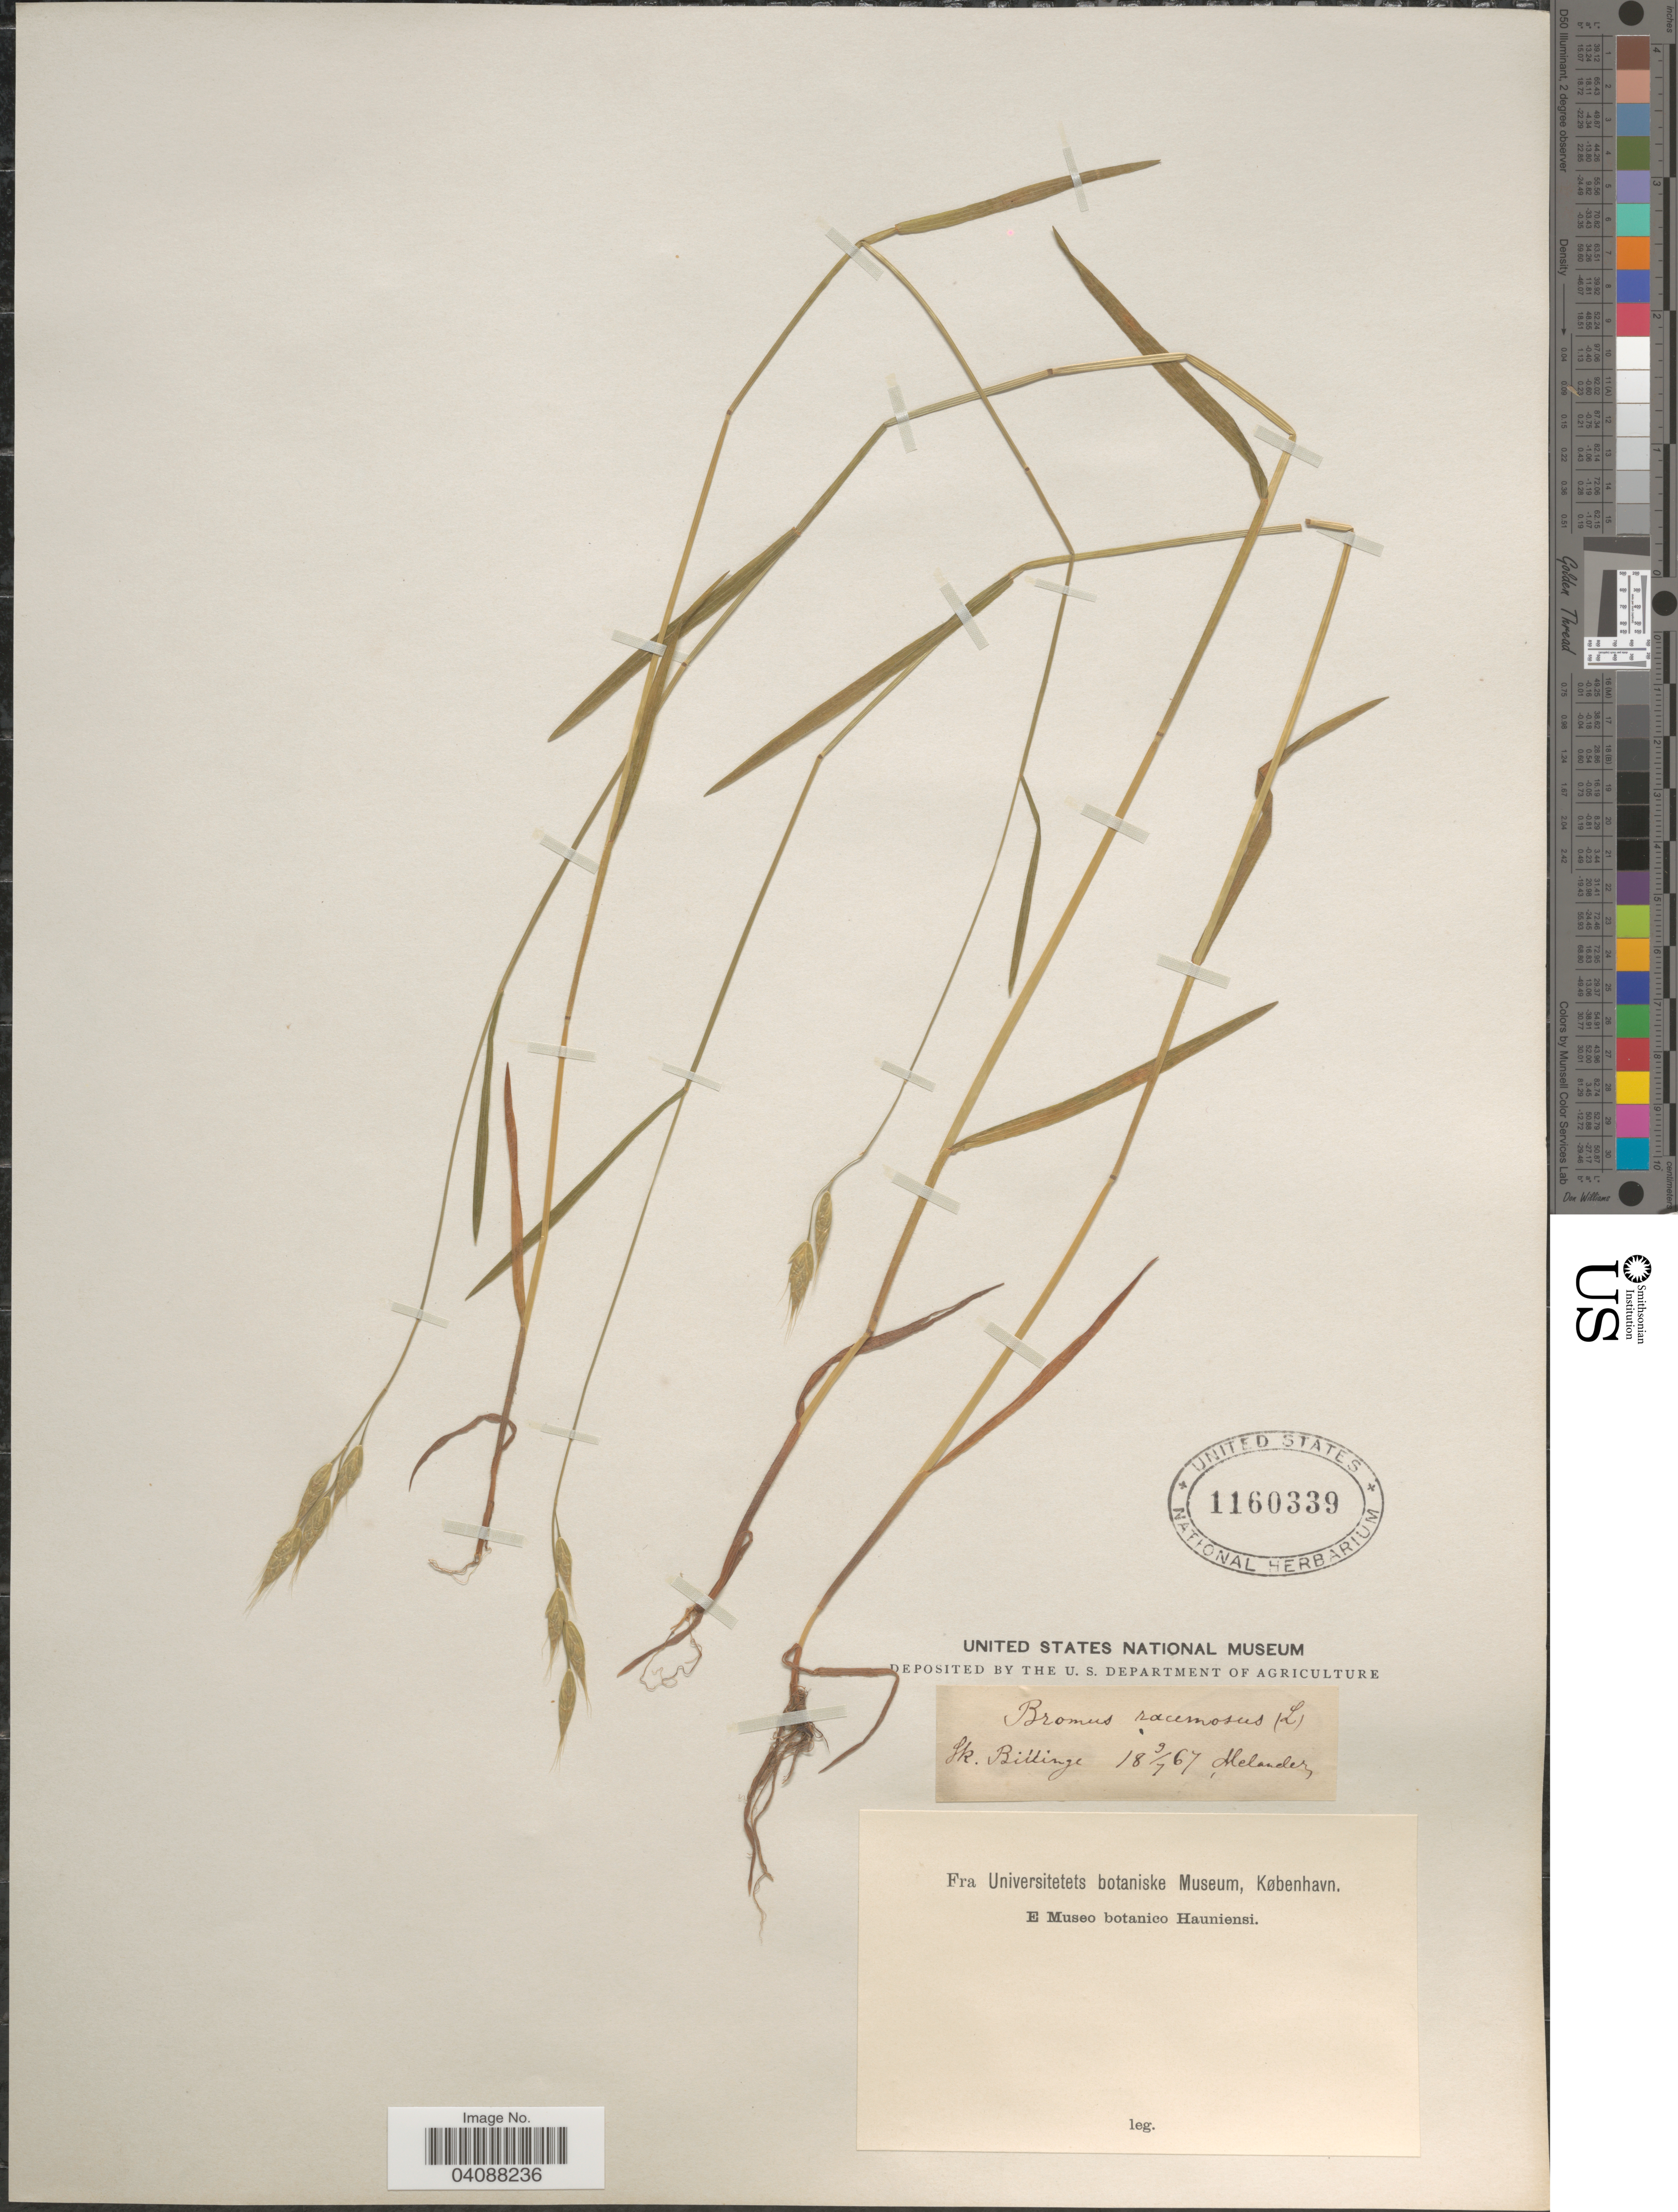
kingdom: Plantae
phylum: Tracheophyta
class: Liliopsida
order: Poales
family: Poaceae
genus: Bromus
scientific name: Bromus racemosus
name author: L.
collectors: C. Melander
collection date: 1867-07-09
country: Sweden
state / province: Skåne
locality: Sk. Bittinge.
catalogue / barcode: US 1160339